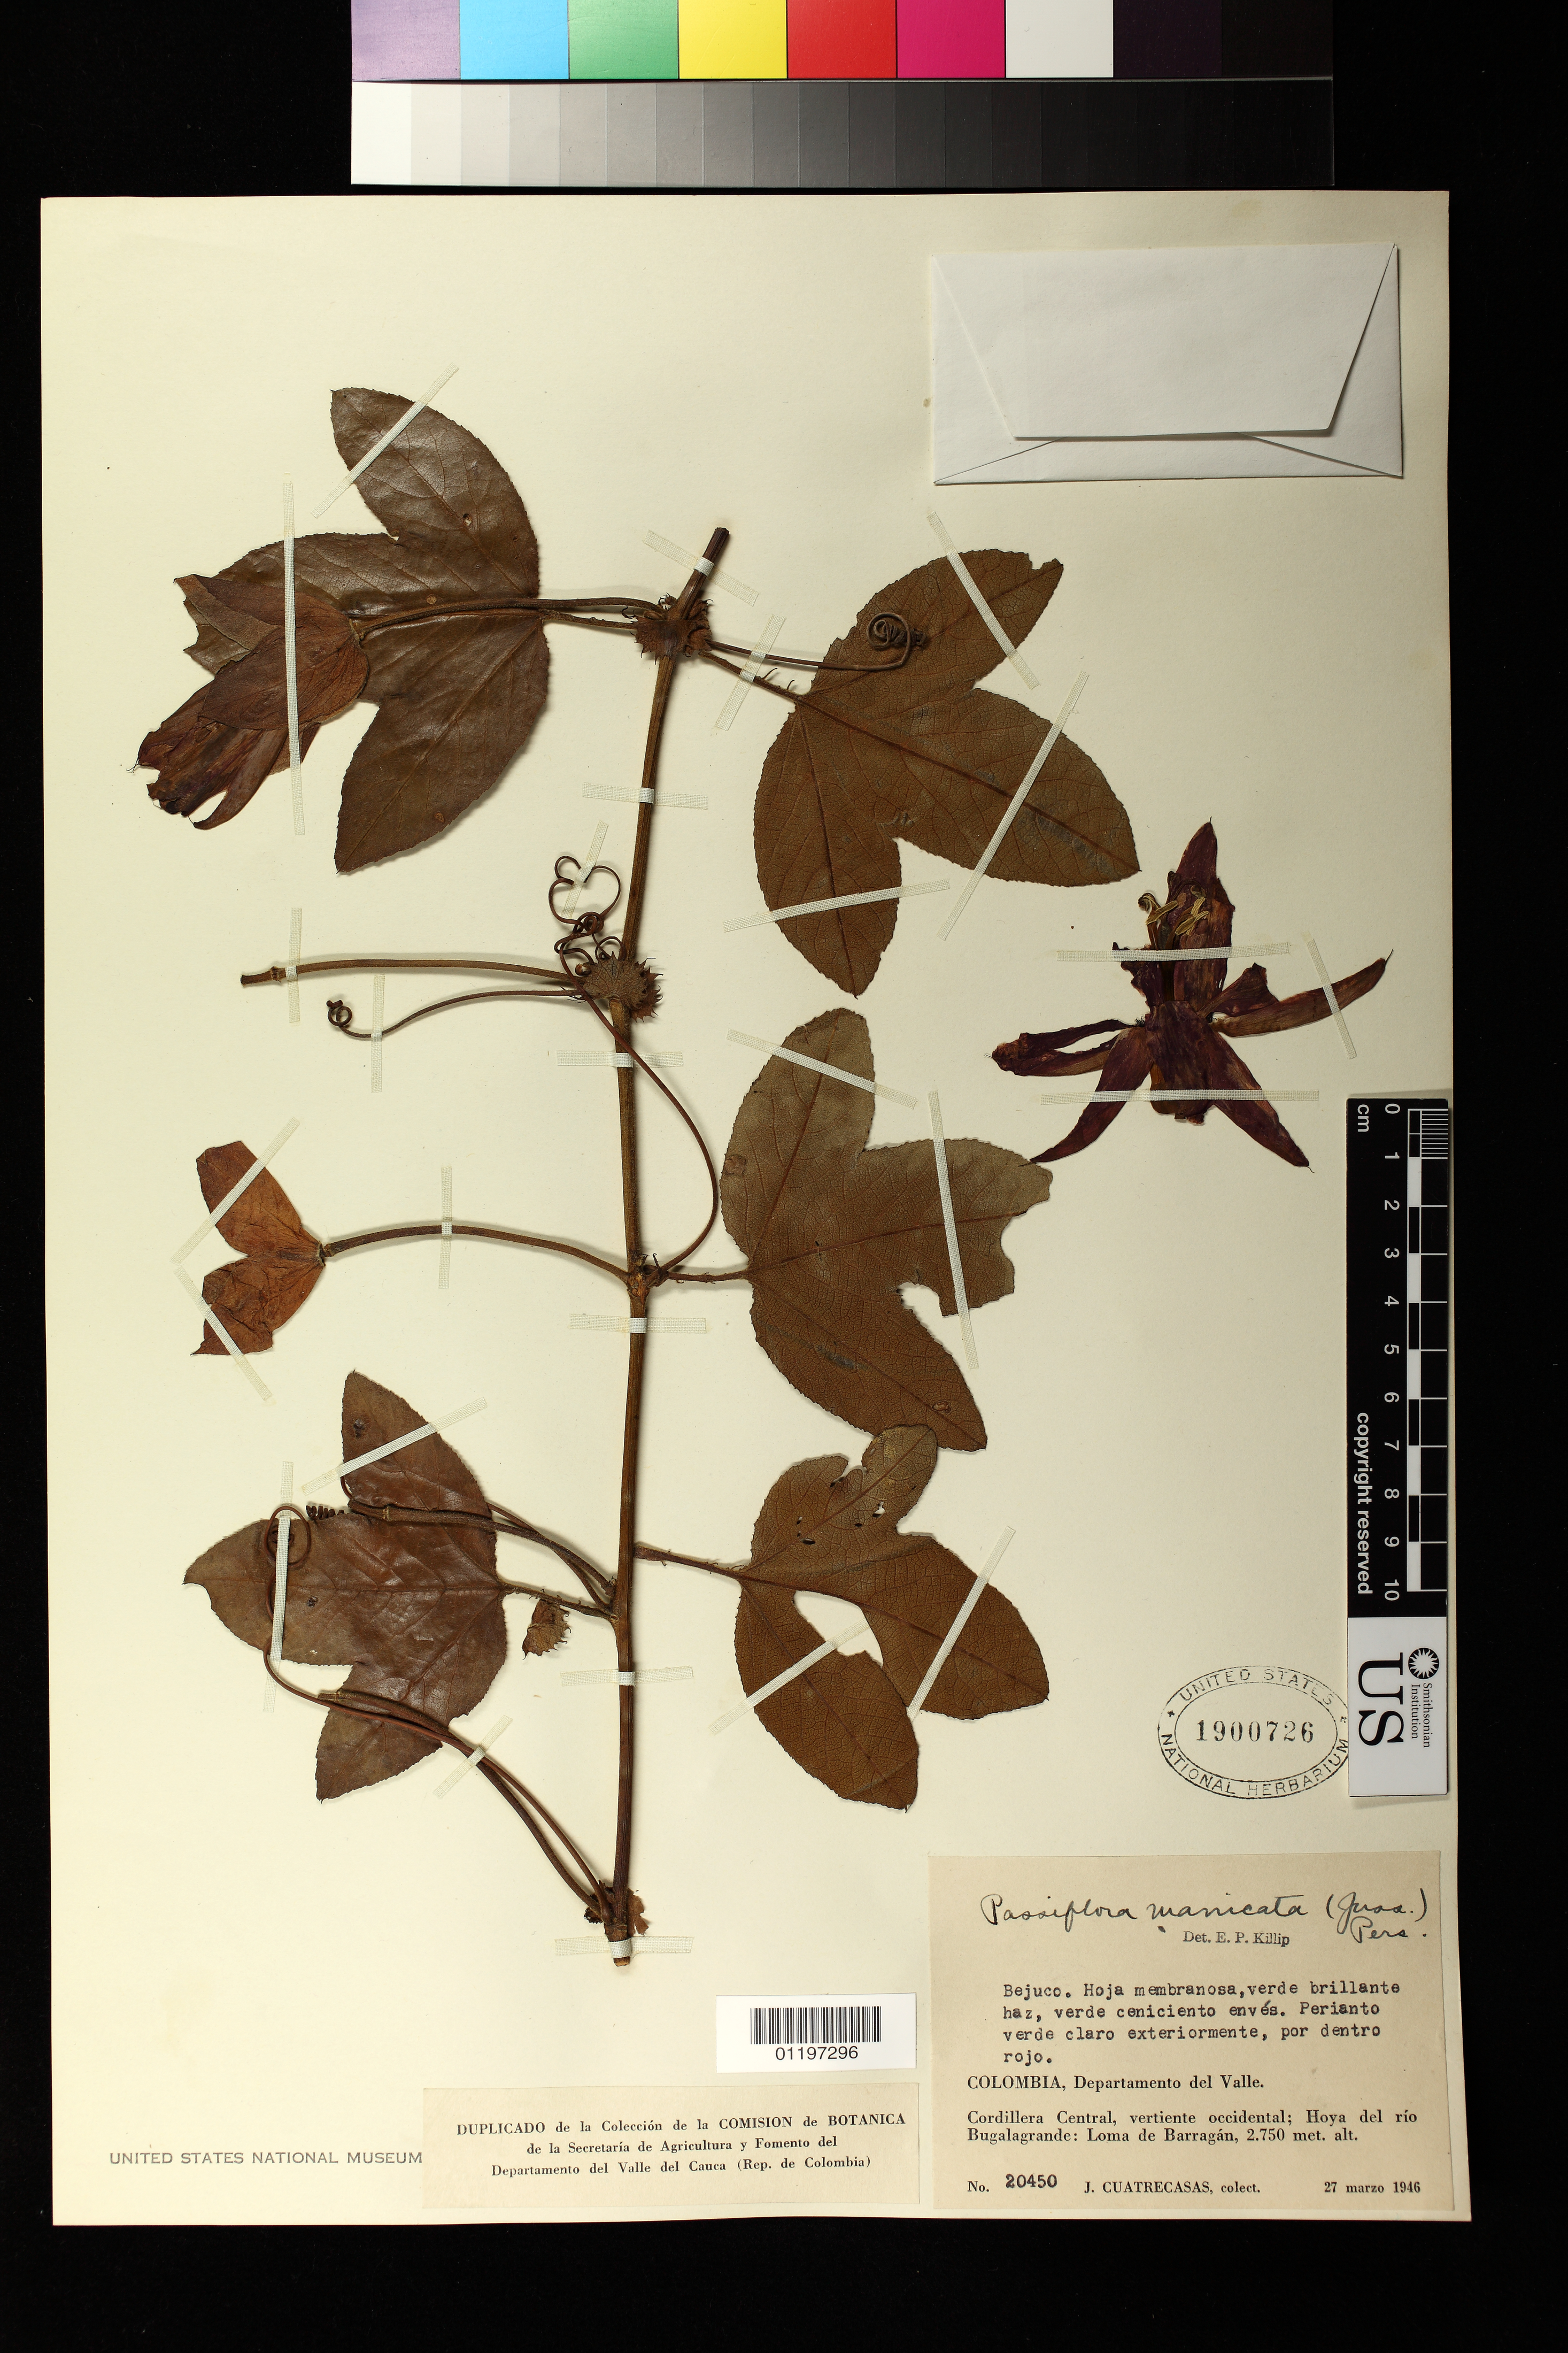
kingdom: Plantae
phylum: Tracheophyta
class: Magnoliopsida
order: Malpighiales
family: Passifloraceae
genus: Passiflora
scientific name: Passiflora manicata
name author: (Juss.) Pers.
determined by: Killip, Ellsworth P.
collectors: J. Cuatrecasas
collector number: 20450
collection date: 1946-03-27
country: Colombia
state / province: Valle del Cauca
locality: Cordillera Central, vertiente occidental; Hoya del rio Bugalagrande: Loma de Barragan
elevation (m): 2750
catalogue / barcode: US 1900726